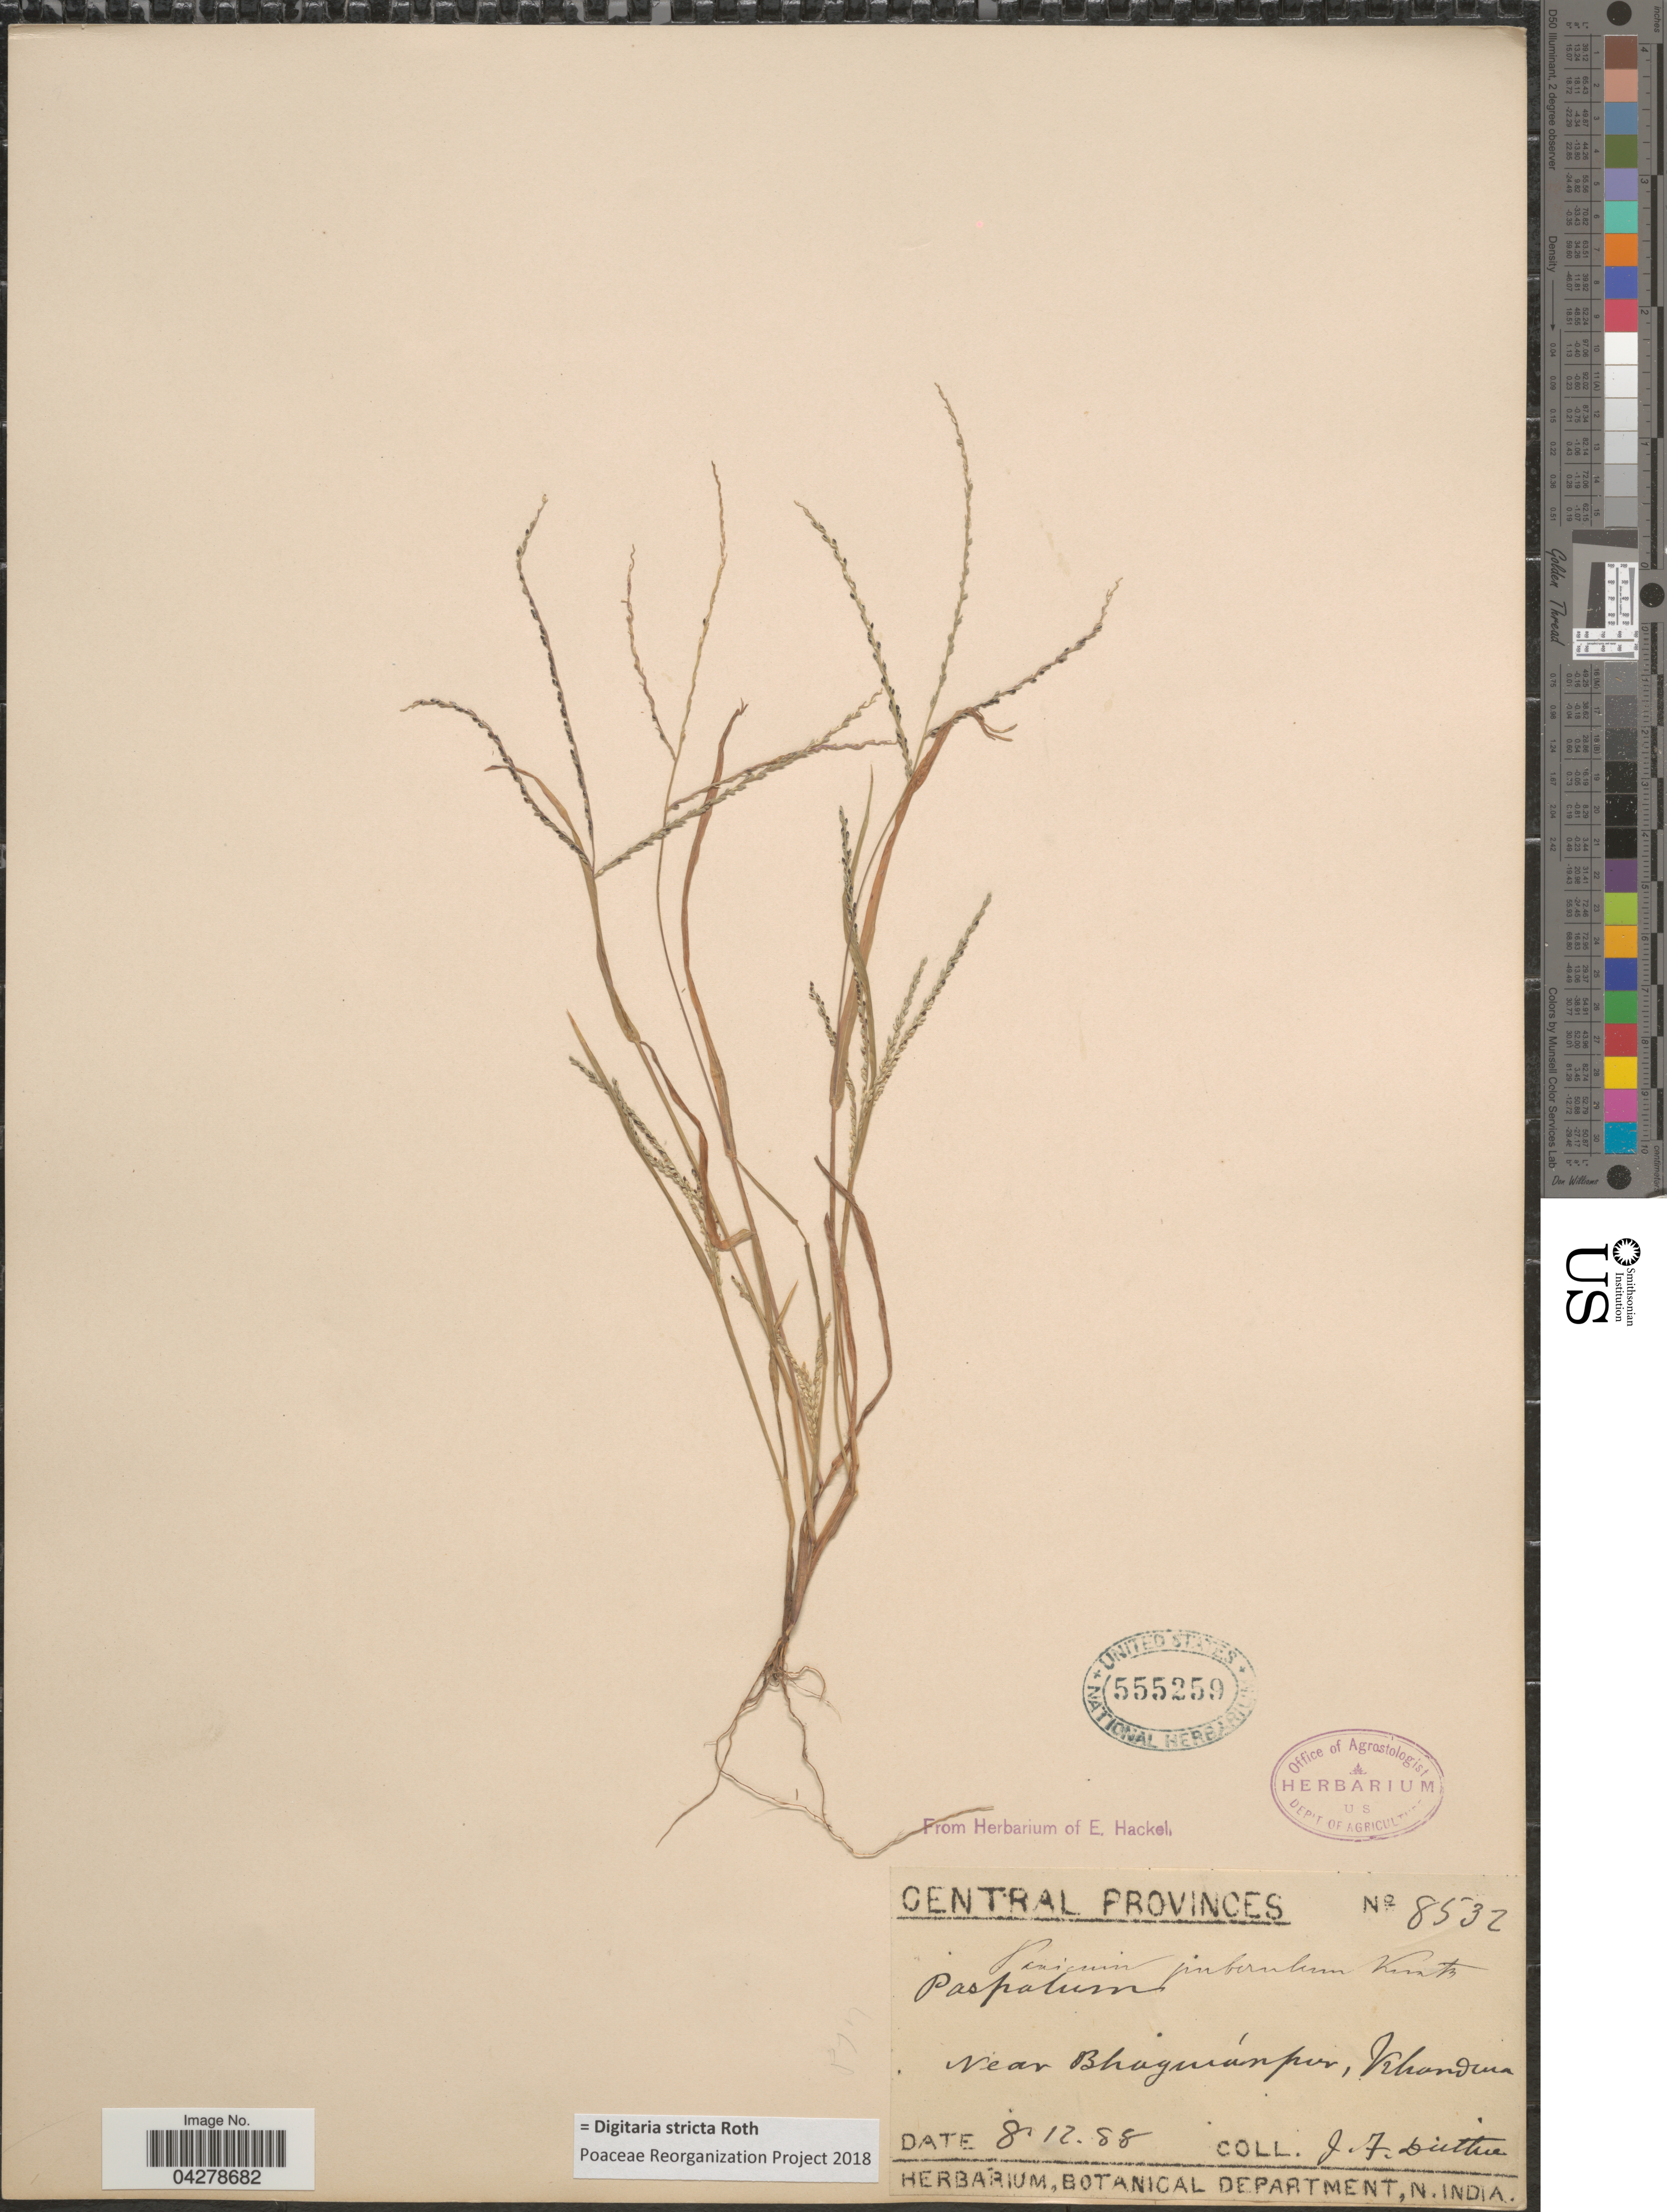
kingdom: Plantae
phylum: Tracheophyta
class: Liliopsida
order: Poales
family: Poaceae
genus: Digitaria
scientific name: Digitaria stricta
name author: Roth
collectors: J. F. Duthie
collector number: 8532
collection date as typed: Transcribed d/m/y: 8/12/88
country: India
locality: Central Provinces. Near Bhagmánpur, Khandura.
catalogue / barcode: US 555259